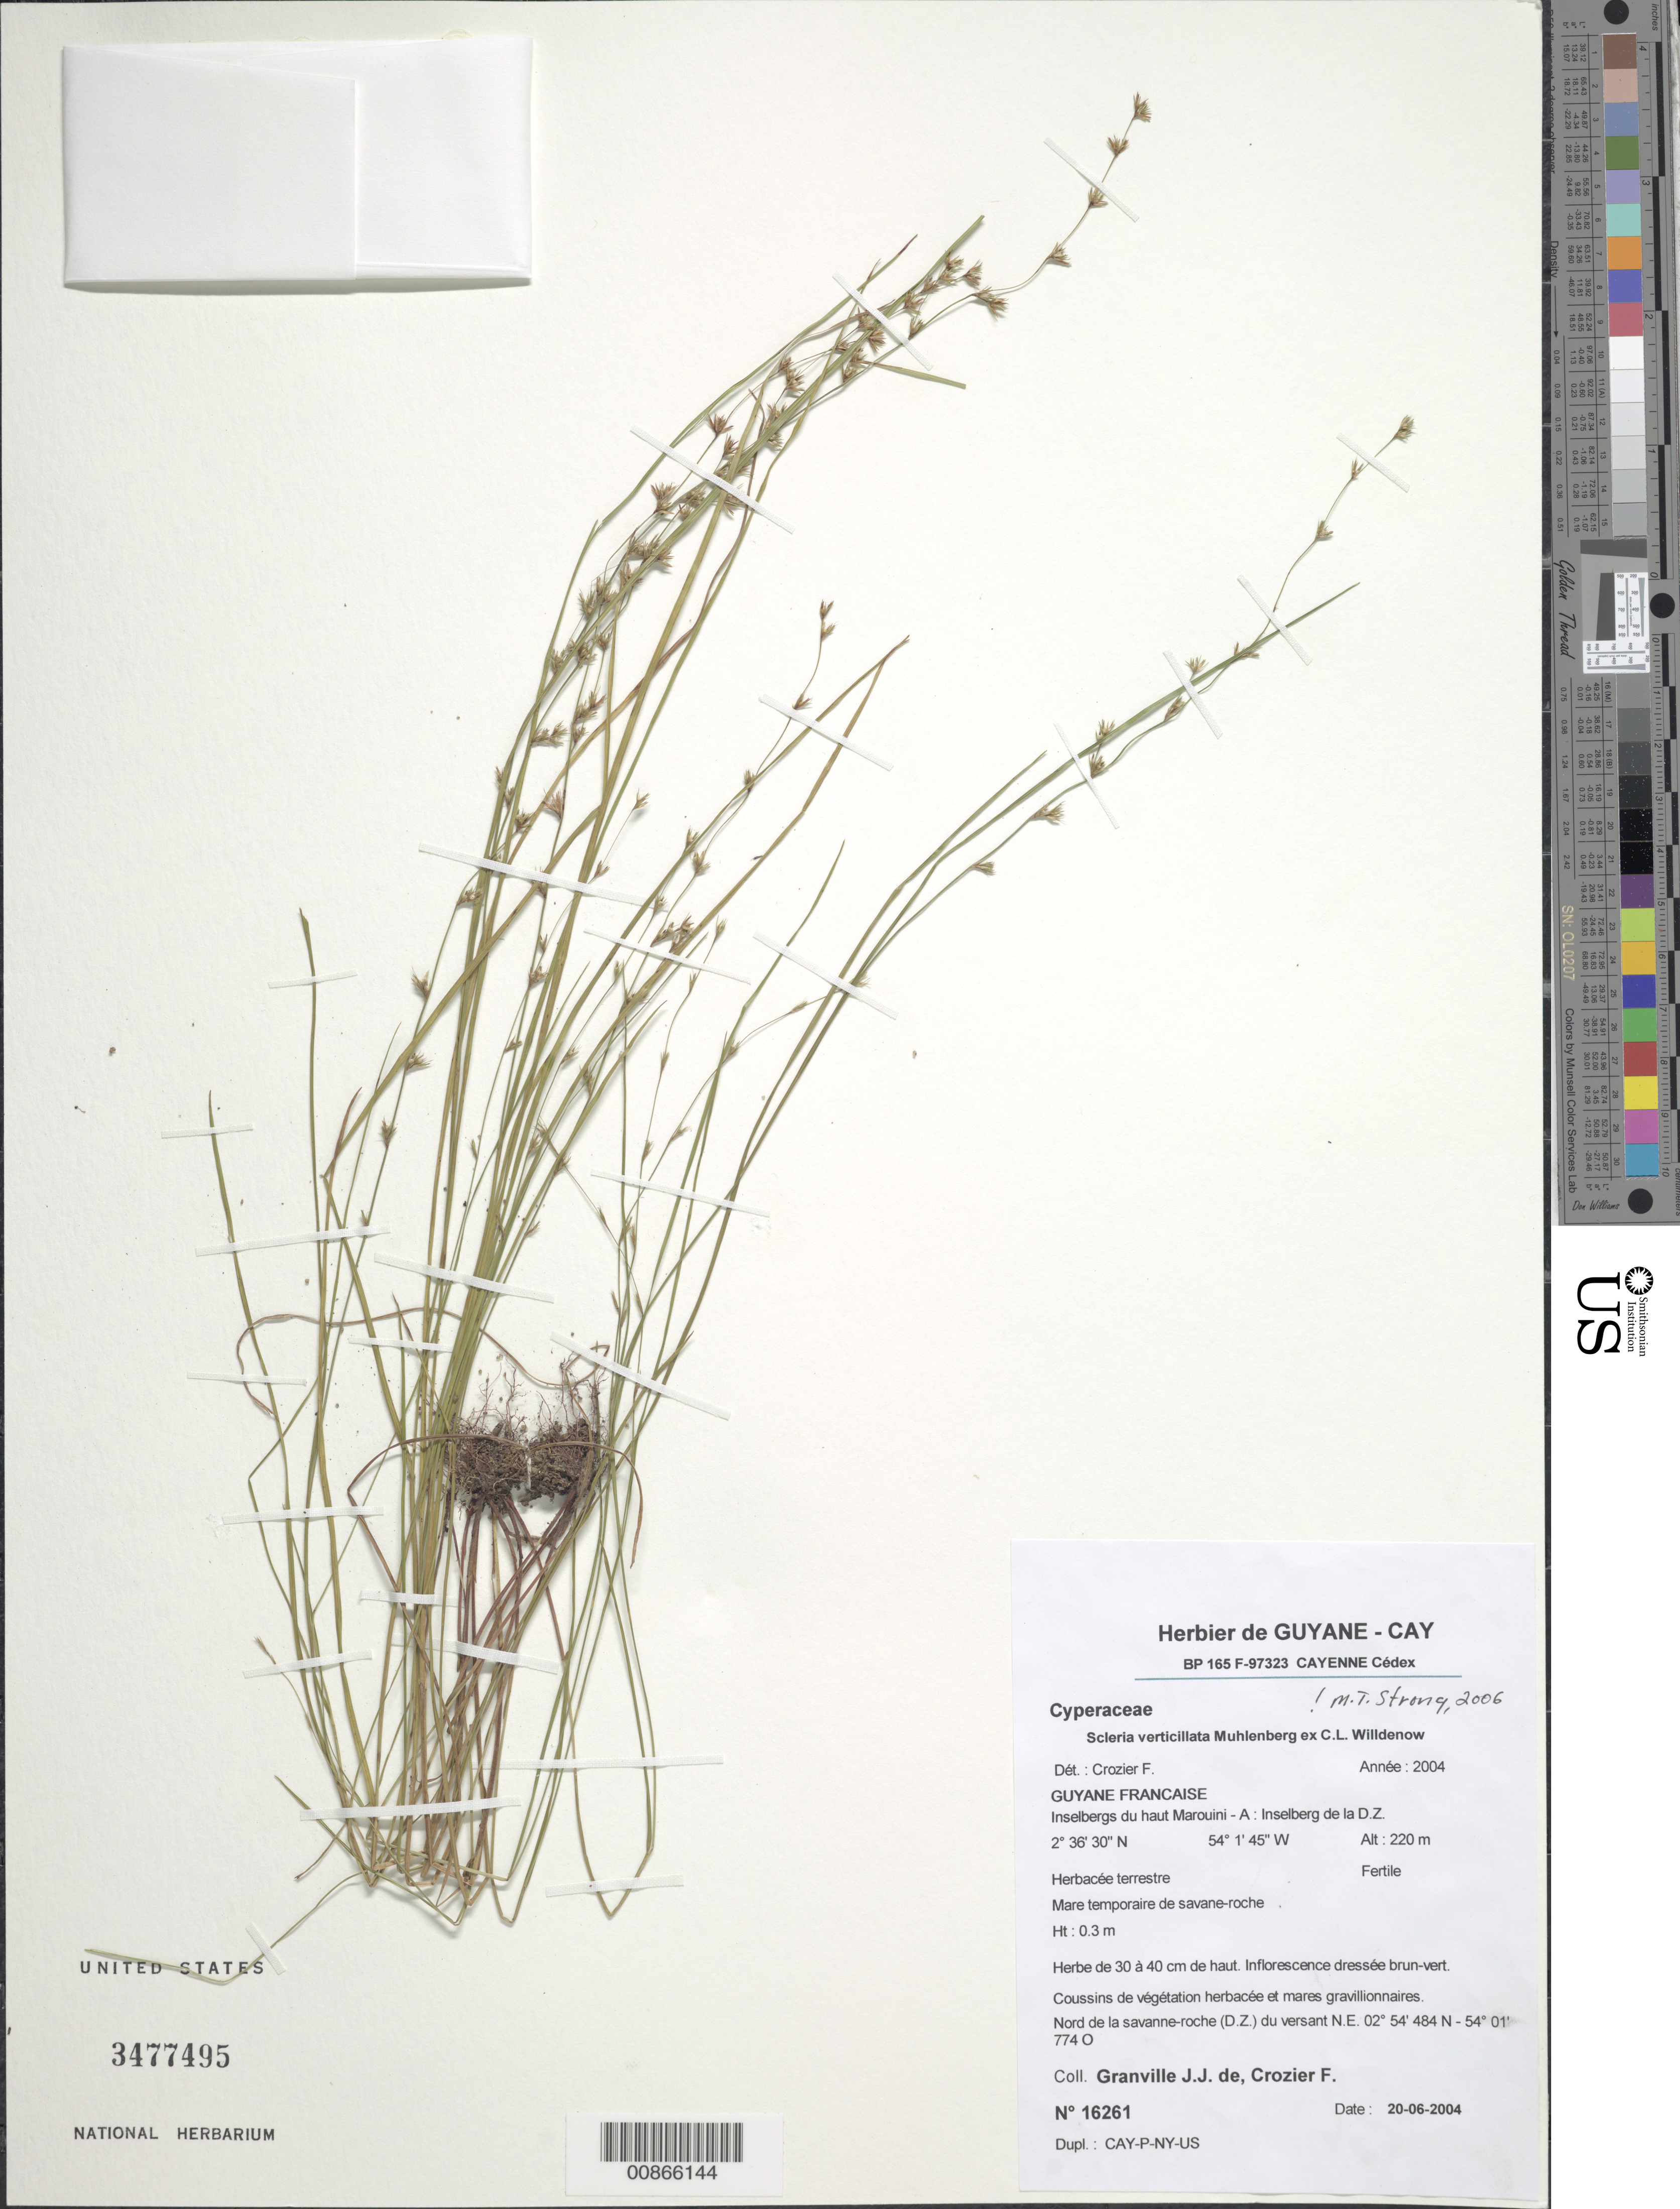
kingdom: Plantae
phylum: Tracheophyta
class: Liliopsida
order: Poales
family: Cyperaceae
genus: Scleria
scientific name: Scleria verticillata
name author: Muhl. ex Willd.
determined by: Strong, M. T., (US), Smithsonian Institution - National Museum of Natural History (UNITED STATES)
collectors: J.-J. de Granville & F. Crozier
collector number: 16261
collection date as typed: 20-Jun-04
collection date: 2004-06-20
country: French Guiana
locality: Haut Marouini-A; Inselberg de la D.Z.; Nord de la savanne-roche (D.Z.) du versant NE 2º54'484"N - 54º1'774"O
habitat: Mare temporaire de savane-roche; coussins de vegetation herbacee et mares gravillionnaires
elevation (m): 220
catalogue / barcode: US 3477495